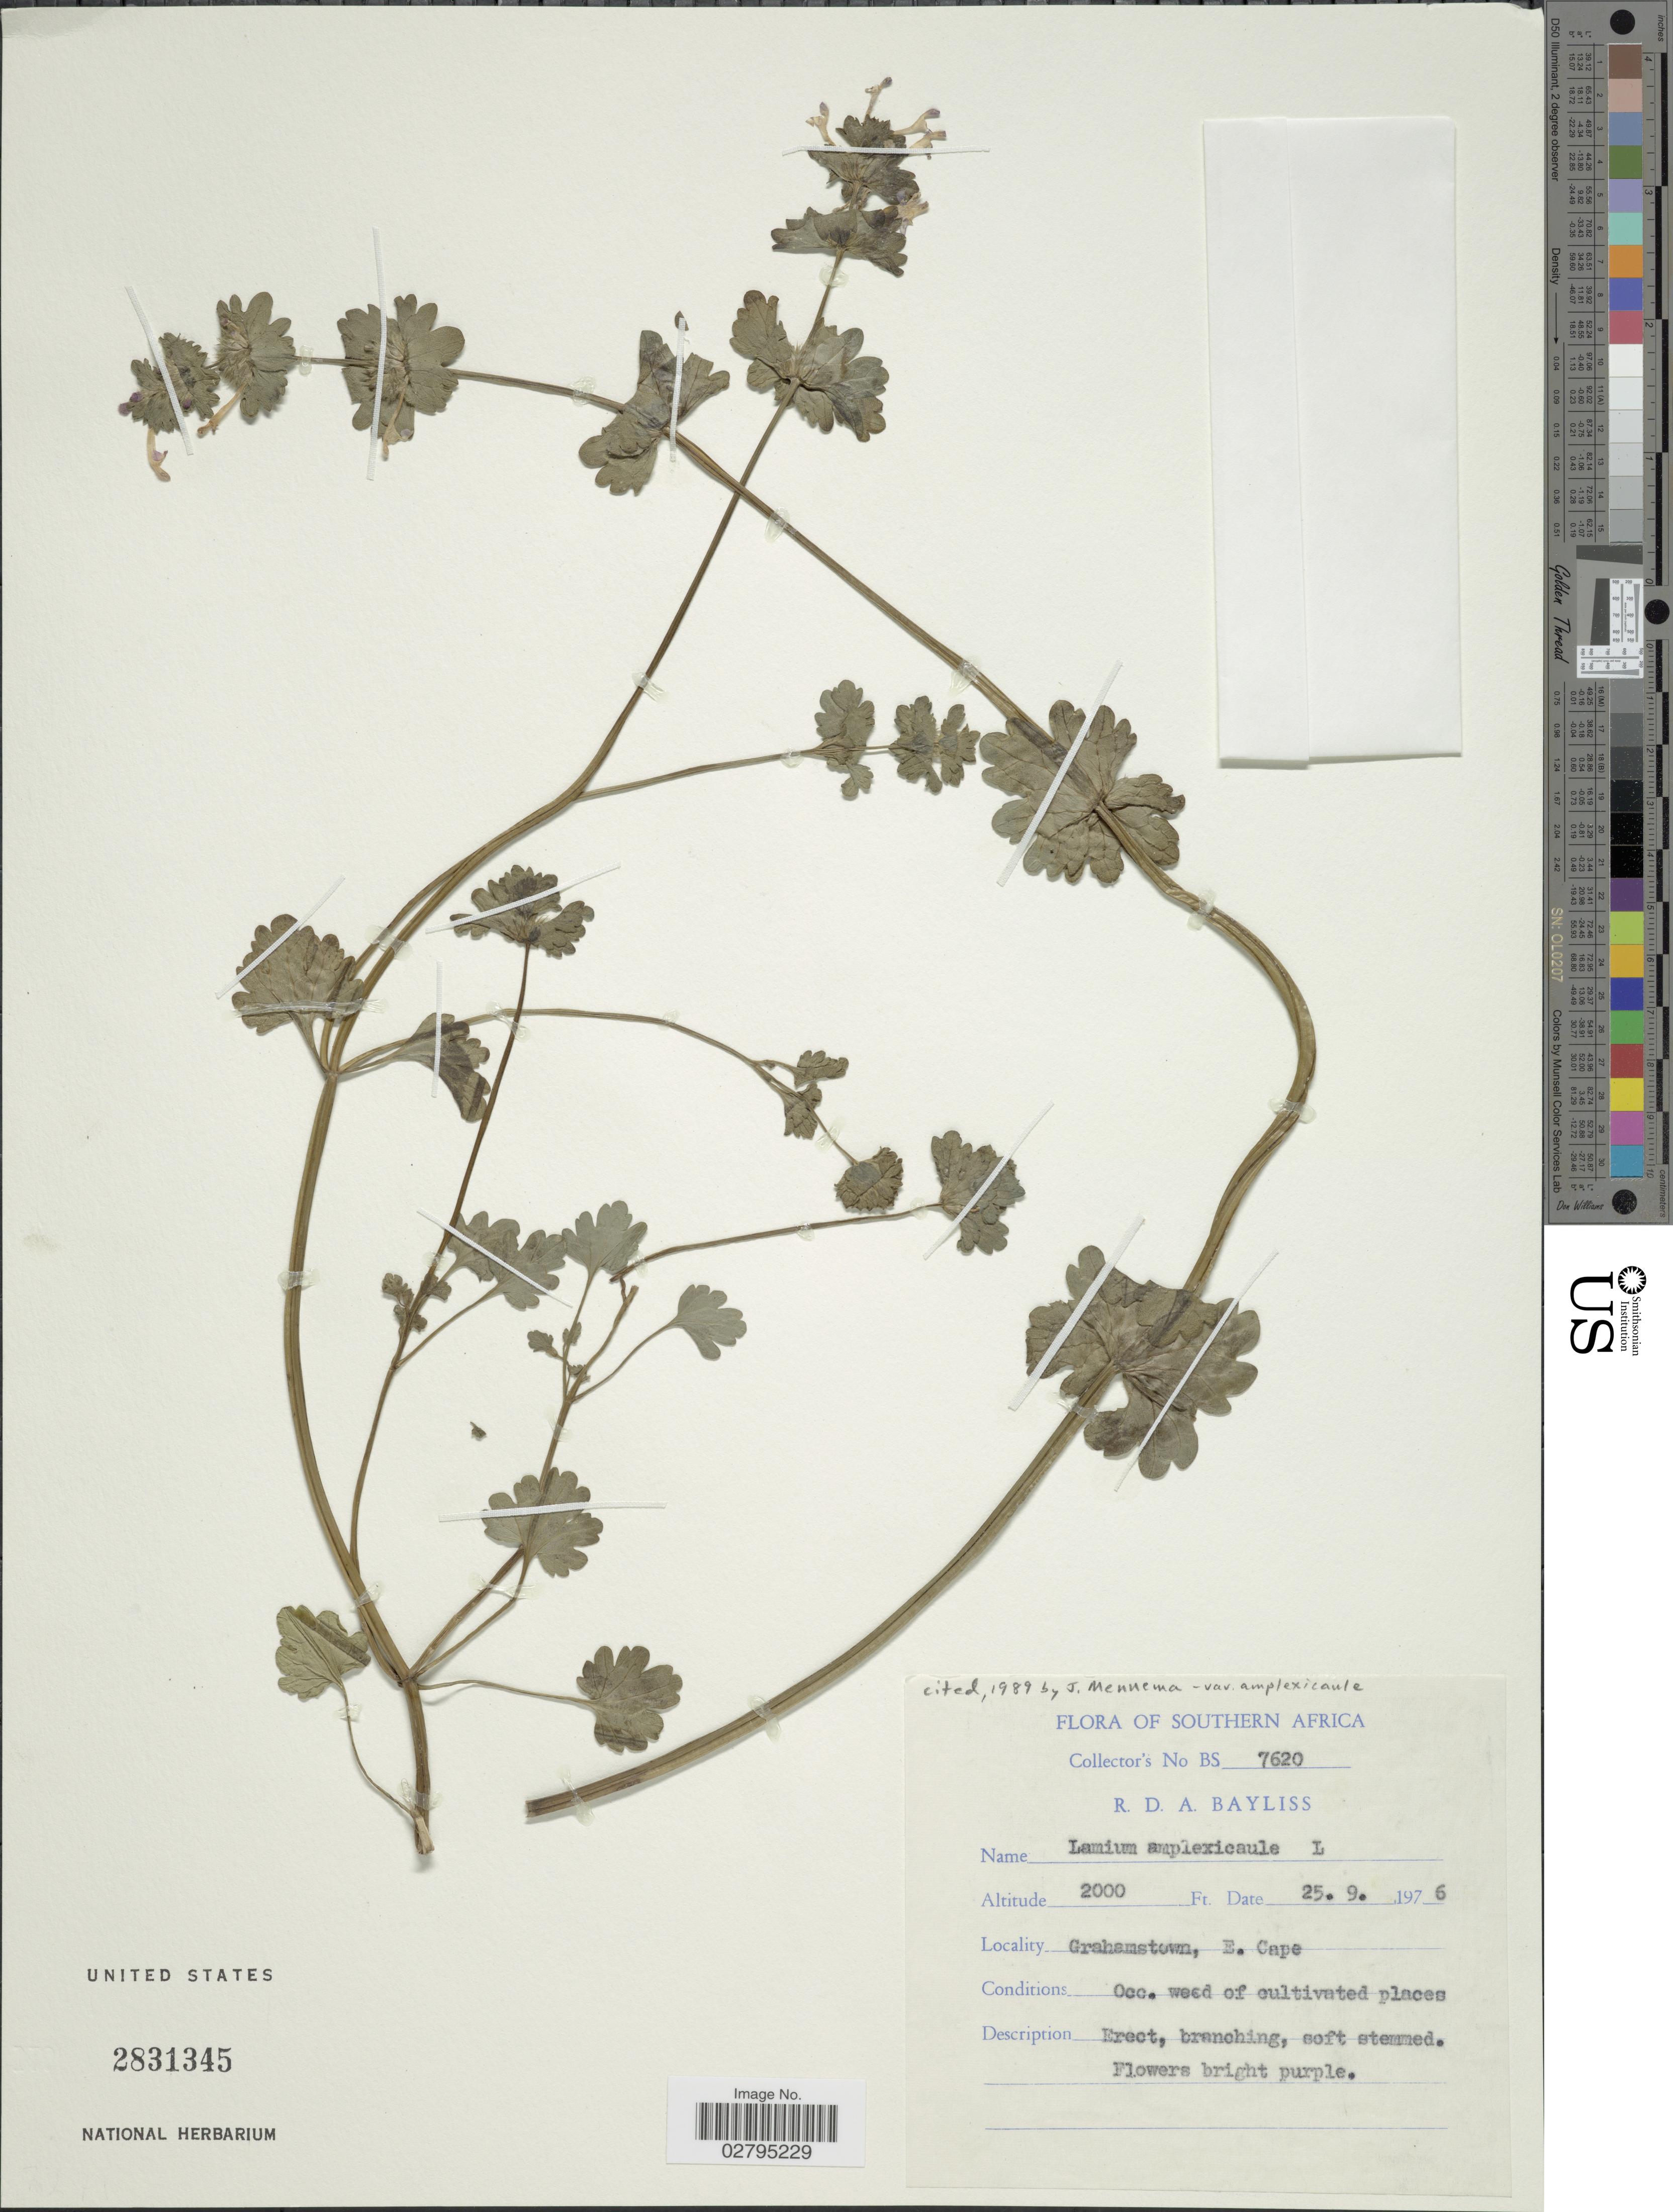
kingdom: Plantae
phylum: Tracheophyta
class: Magnoliopsida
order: Lamiales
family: Lamiaceae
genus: Lamium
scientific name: Lamium amplexicaule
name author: L.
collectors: R. Bayliss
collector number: BS7620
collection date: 1976-09-25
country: South Africa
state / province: Eastern Cape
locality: Southern Africa, Grahamstown, E. Cape.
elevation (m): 610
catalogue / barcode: US 2831345